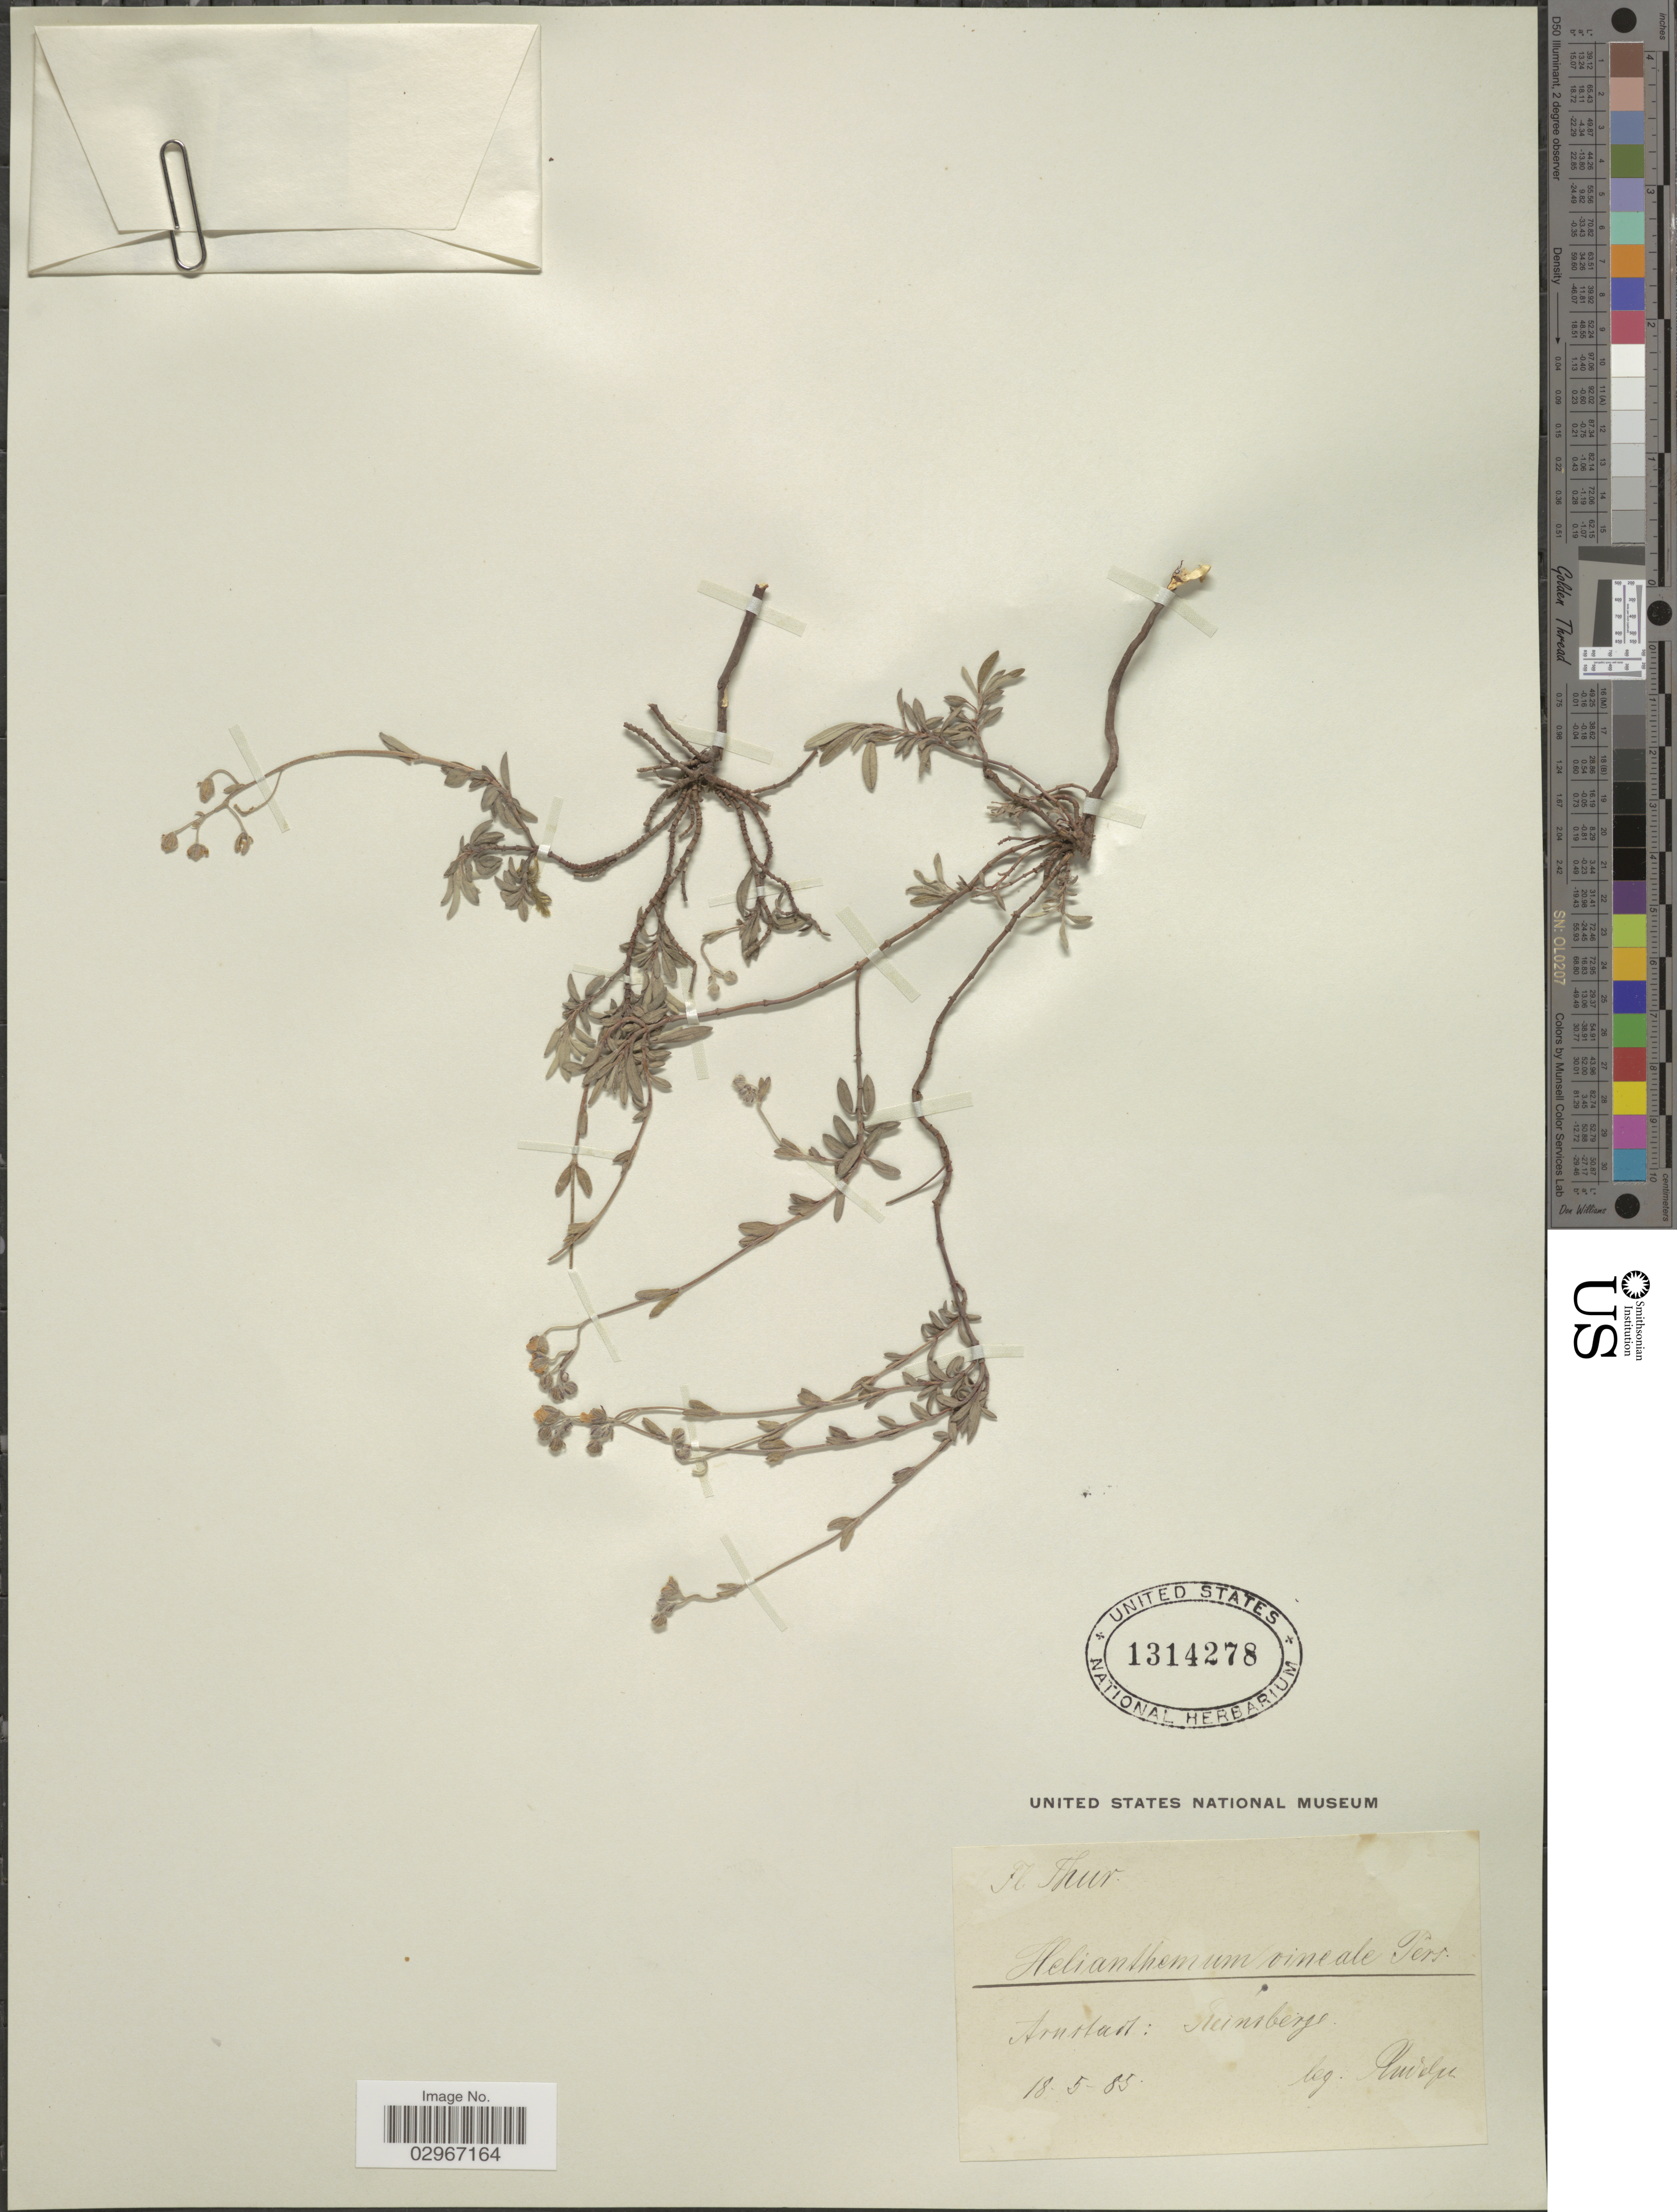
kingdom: Plantae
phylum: Tracheophyta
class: Magnoliopsida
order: Malvales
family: Cistaceae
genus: Helianthemum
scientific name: Helianthemum vineale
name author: (Desf.) Pers.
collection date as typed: Transcribed d/m/y: 18/5/85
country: Germany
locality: Arnstadt: Reinsberge.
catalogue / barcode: US 1314278